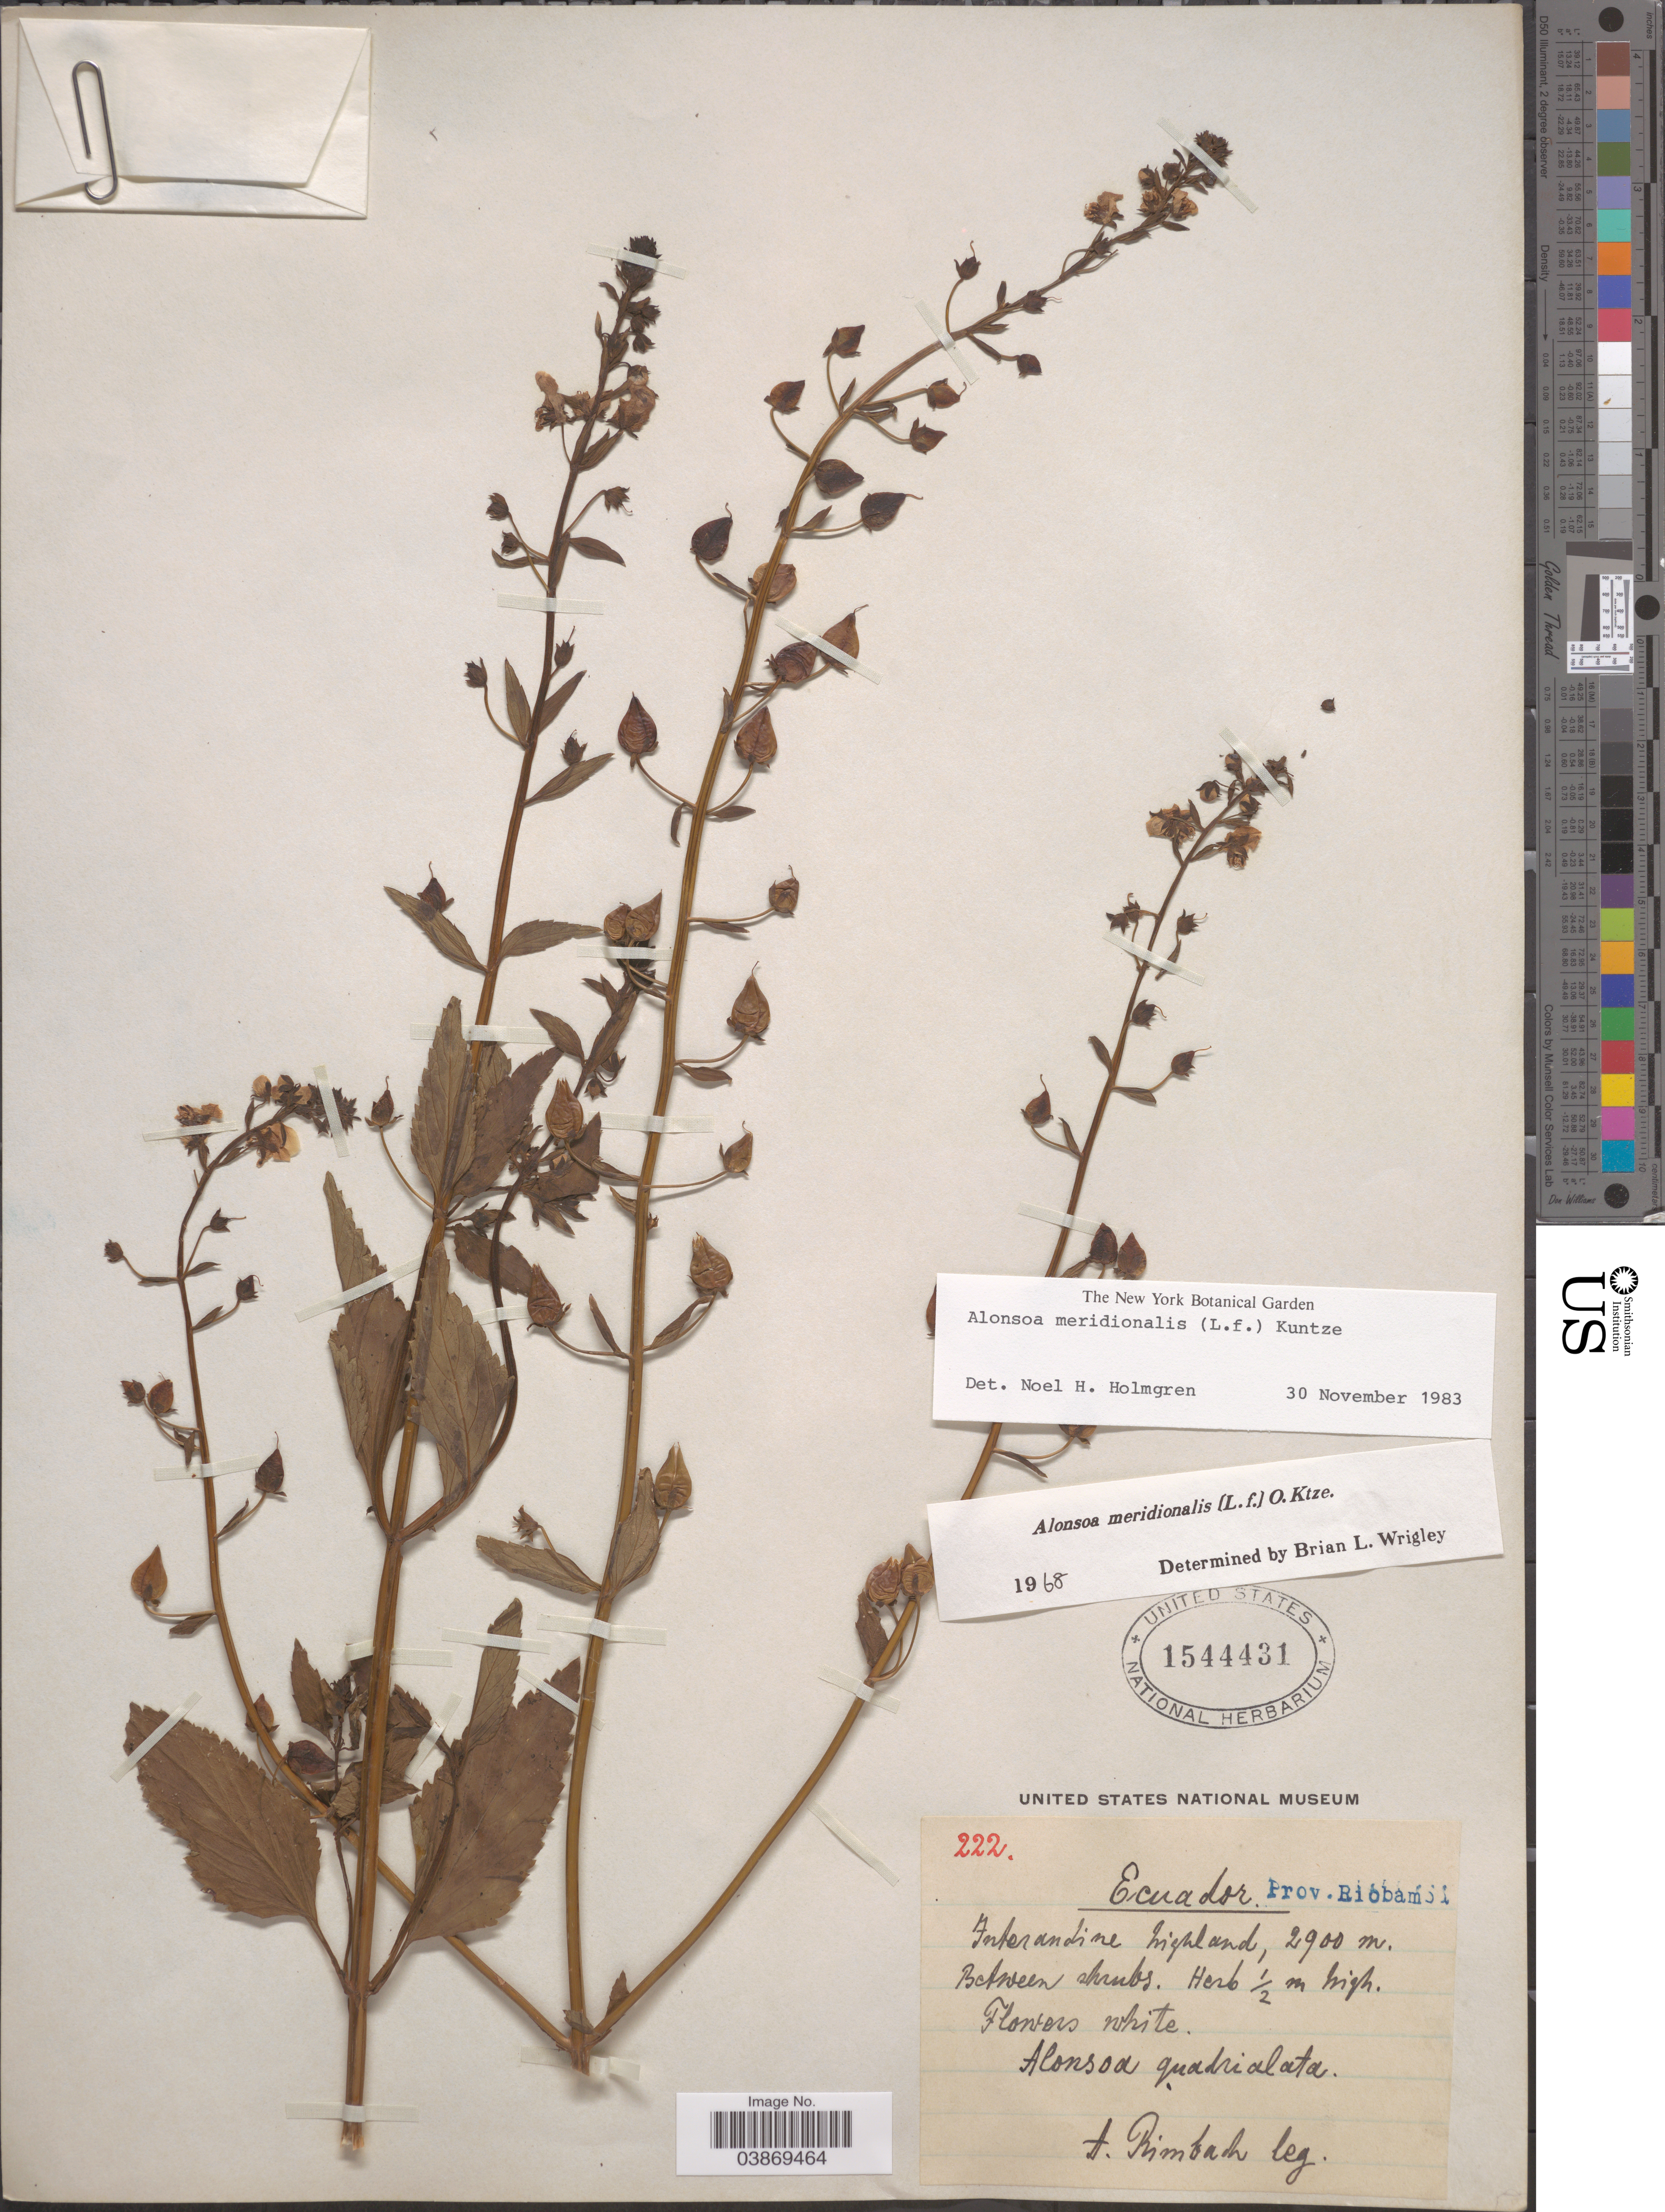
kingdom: Plantae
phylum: Tracheophyta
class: Magnoliopsida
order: Lamiales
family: Scrophulariaceae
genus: Alonsoa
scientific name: Alonsoa meridionalis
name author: (L. f.) Kuntze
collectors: A. Rimbach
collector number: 222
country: Ecuador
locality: Prov. Riobamba. Interandine highland.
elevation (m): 2900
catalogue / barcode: US 1544431